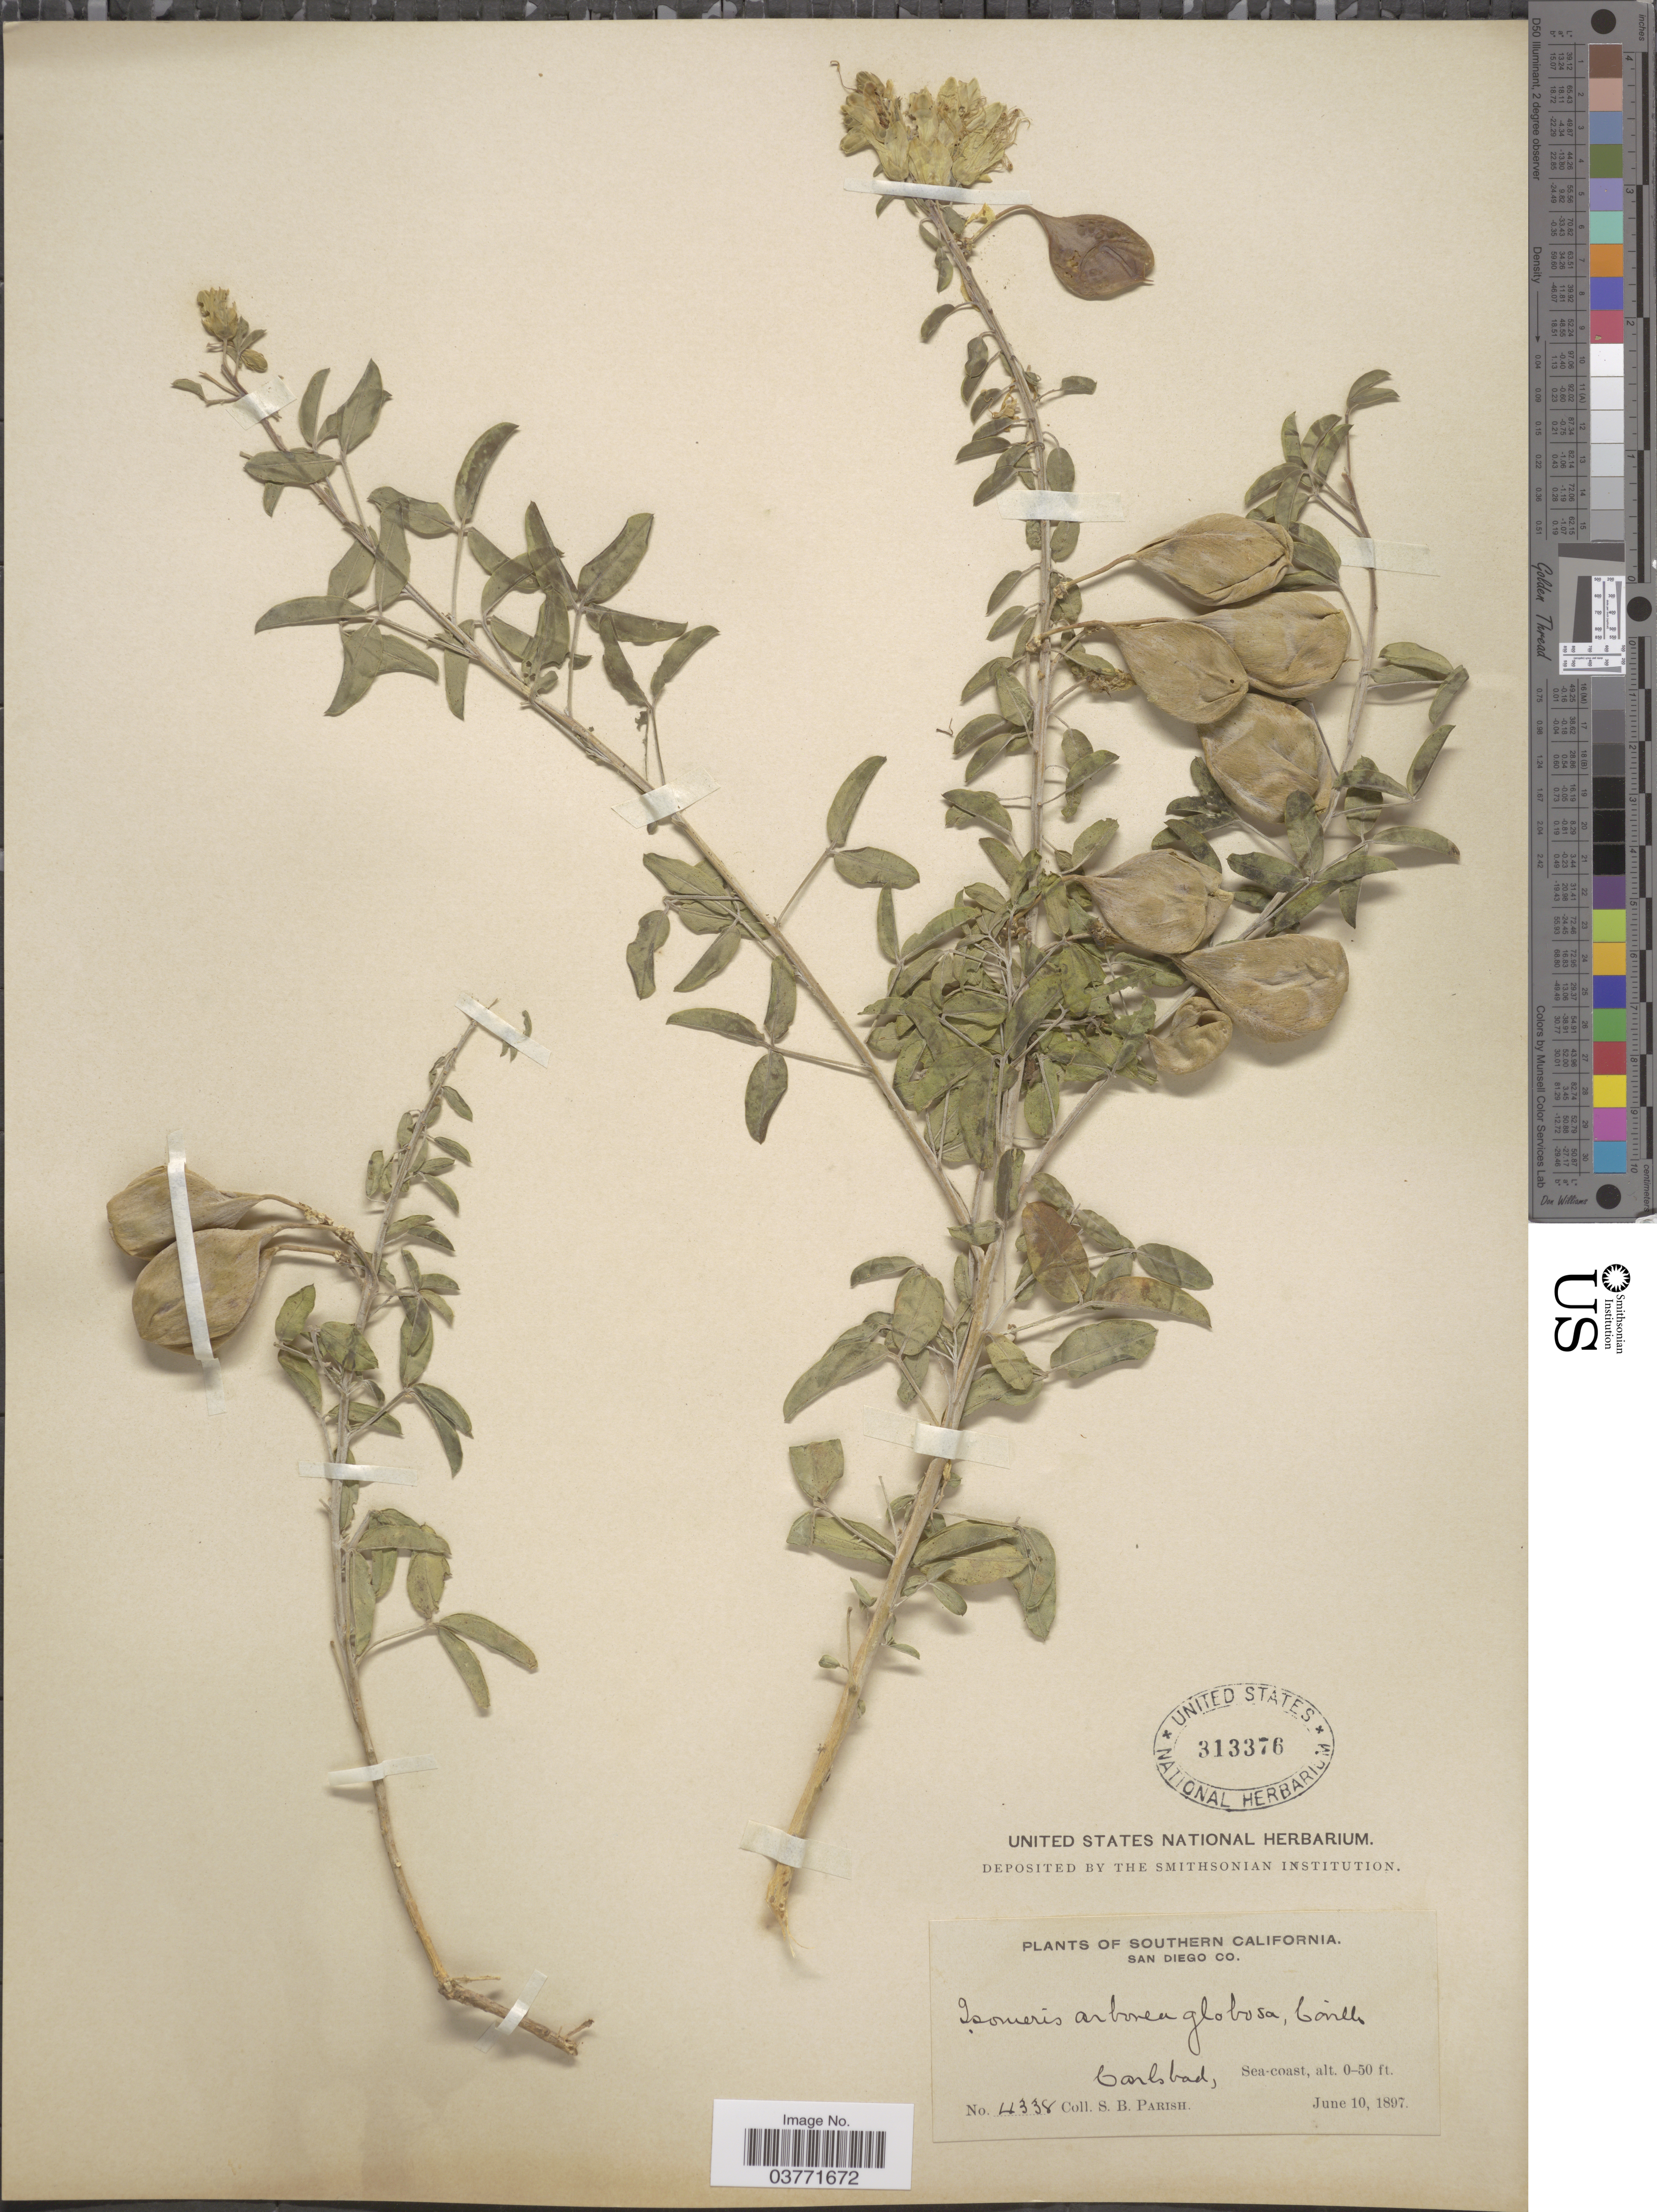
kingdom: Plantae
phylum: Tracheophyta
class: Magnoliopsida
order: Brassicales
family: Cleomaceae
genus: Cleomella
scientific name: Cleomella arborea var. globosa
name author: (Coville) Roalson & J.C. Hall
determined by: Strong, Mark T., (BOT), Smithsonian Institution - National Museum of Natural History (UNITED STATES)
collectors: S. B. Parish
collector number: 4338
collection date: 1897-06-10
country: United States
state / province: California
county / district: San Diego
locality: Southern California. San Diego Co. Carlsbad, Sea-coast.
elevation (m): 0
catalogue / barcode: US 313376